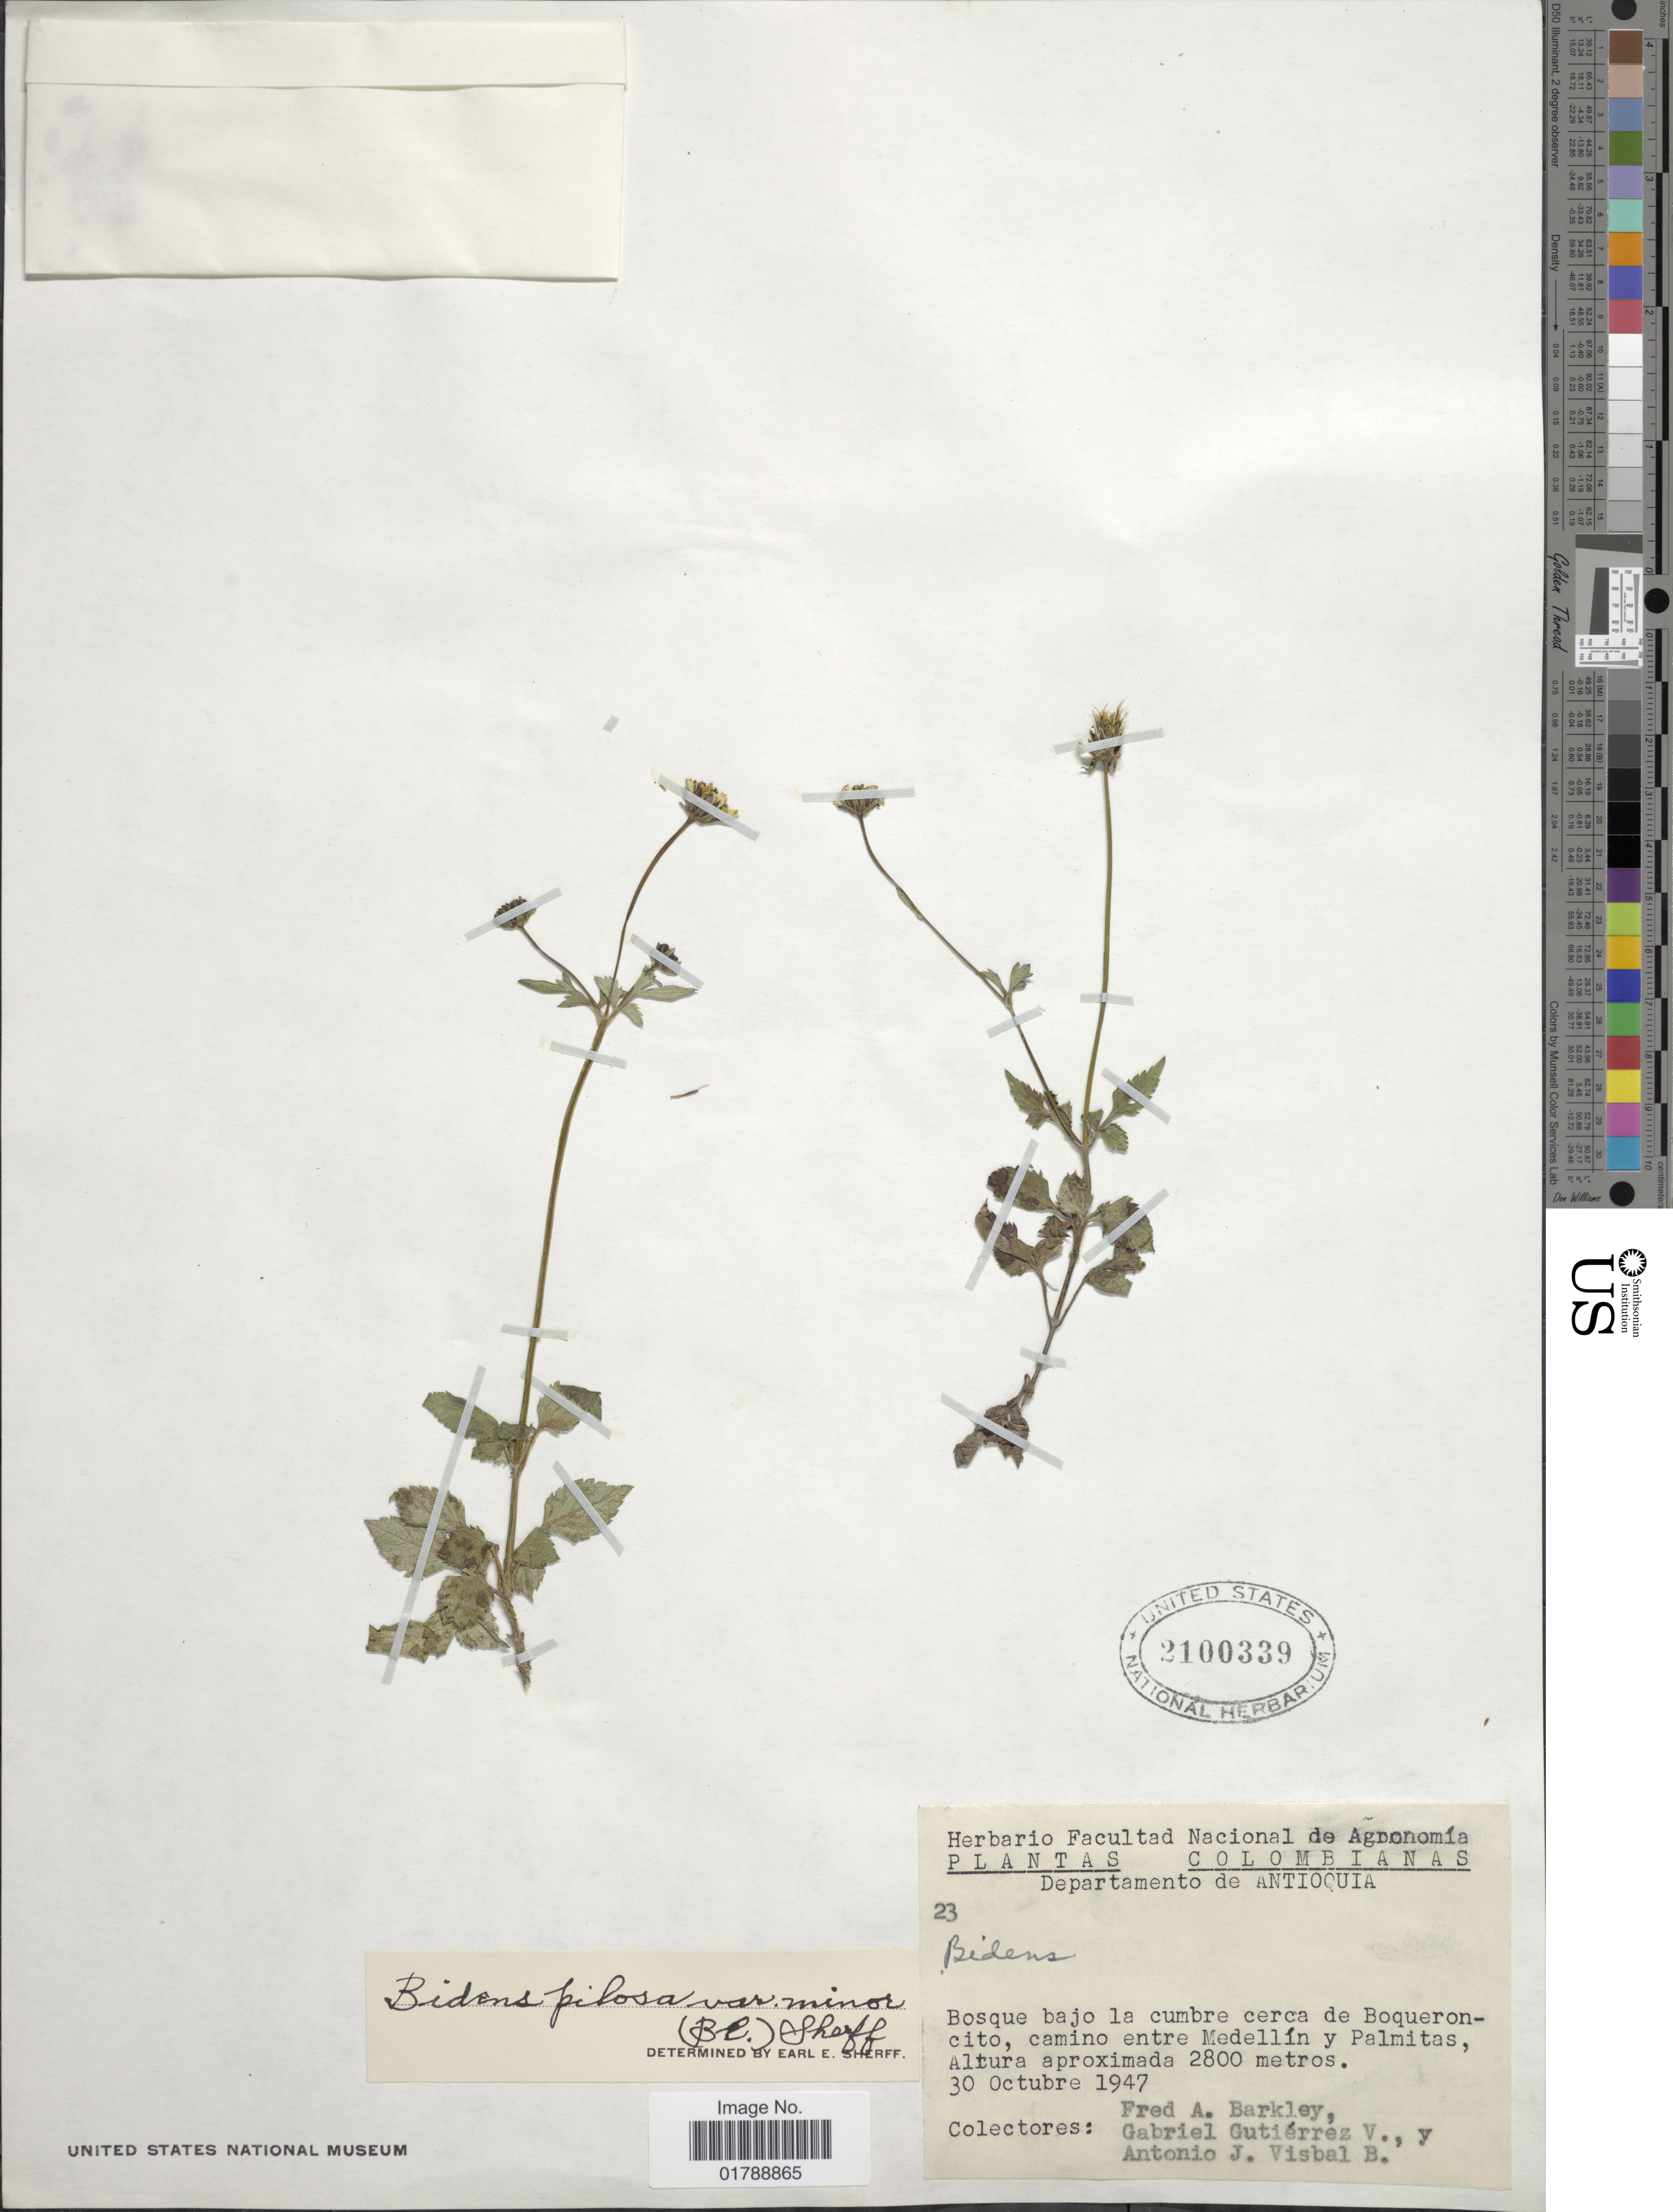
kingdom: Plantae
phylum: Tracheophyta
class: Magnoliopsida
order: Asterales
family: Asteraceae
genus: Bidens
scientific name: Bidens pilosa var. minor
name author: (Blume) Sherff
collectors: F. A. Barkley, G. Gutiérrez V. & A. Visbal B.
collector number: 23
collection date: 1947-10-30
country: Colombia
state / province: Antioquia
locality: Bosque bajo la cumbre cerca de Boqueroncito, camino entre Medellín y Palmitas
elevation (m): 2800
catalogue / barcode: US 2100339